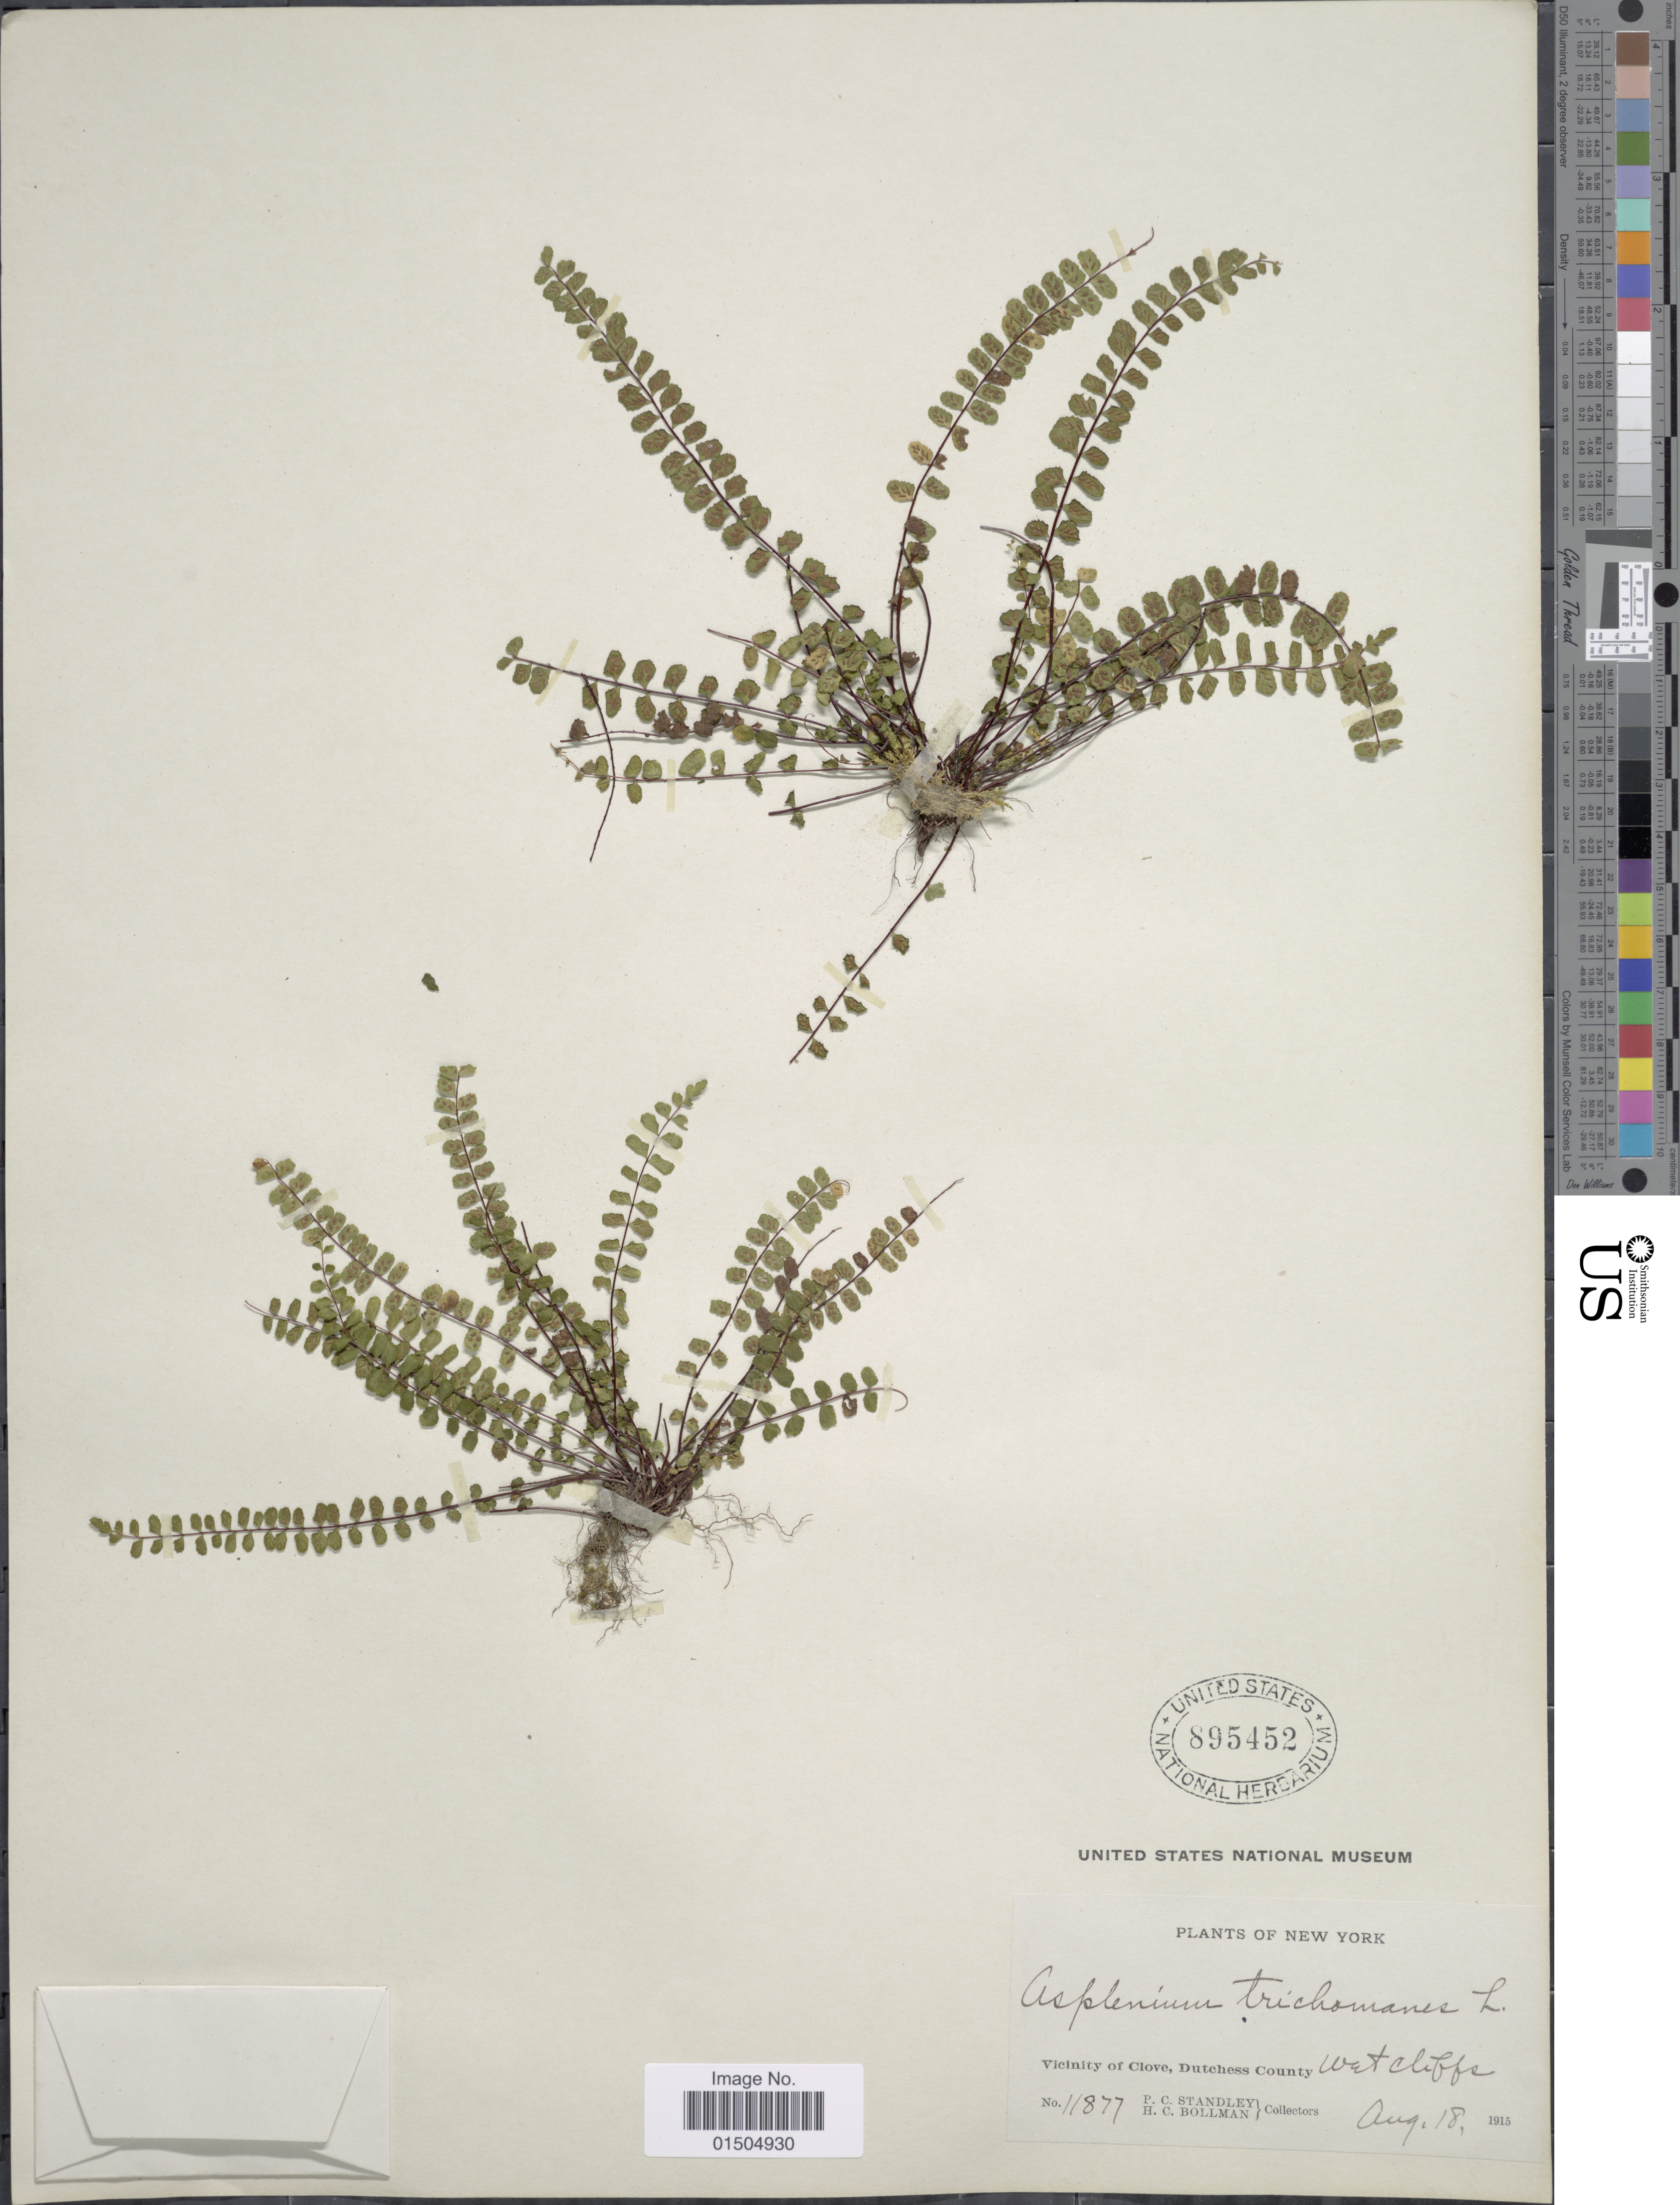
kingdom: Plantae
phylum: Tracheophyta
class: Polypodiopsida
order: Polypodiales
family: Aspleniaceae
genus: Asplenium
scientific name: Asplenium trichomanes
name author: L.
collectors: P. C. Standley & H. C. Bollman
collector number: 11877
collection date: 1915-08-18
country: United States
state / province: New York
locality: Vicinity of Clove, Dutchess County, wet cliffs.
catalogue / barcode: US 895452